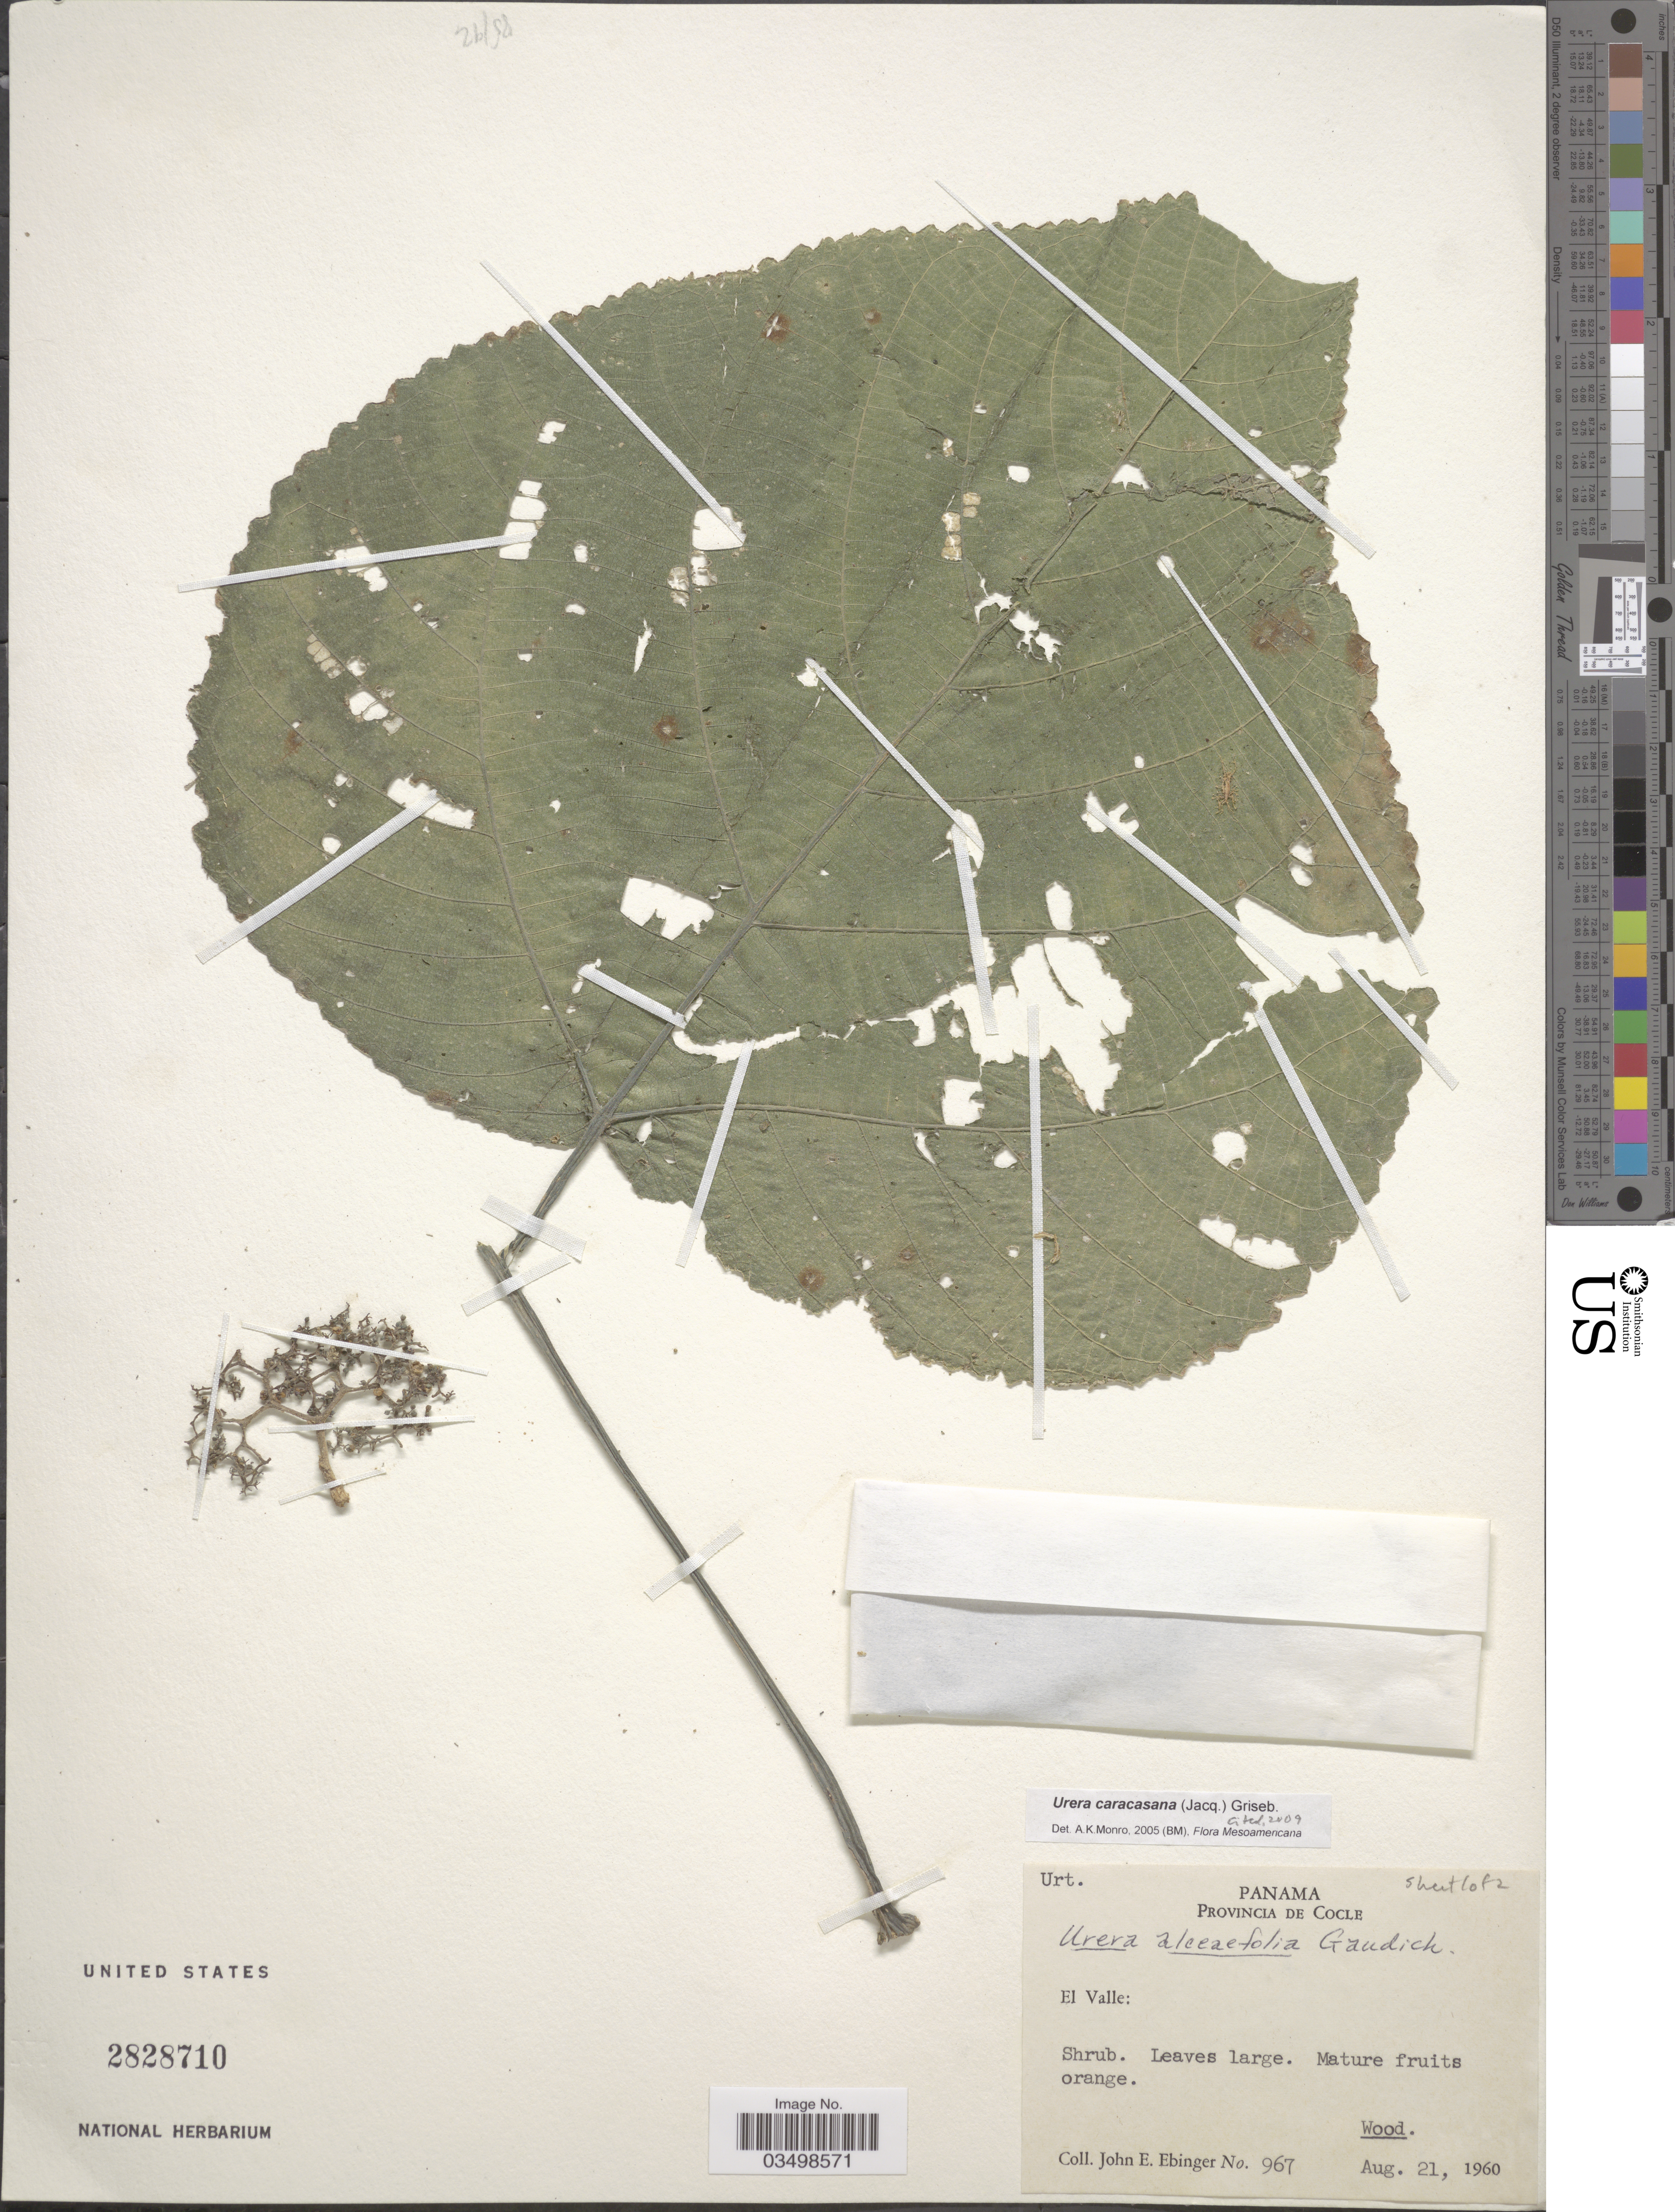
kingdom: Plantae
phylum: Tracheophyta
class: Magnoliopsida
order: Rosales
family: Urticaceae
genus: Urera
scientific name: Urera caracasana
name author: (Jacq.) Gaudich. ex Griseb.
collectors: J. Ebinger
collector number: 967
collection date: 1960-08-21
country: Panama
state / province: Cocle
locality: El Valle.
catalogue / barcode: US 2828710